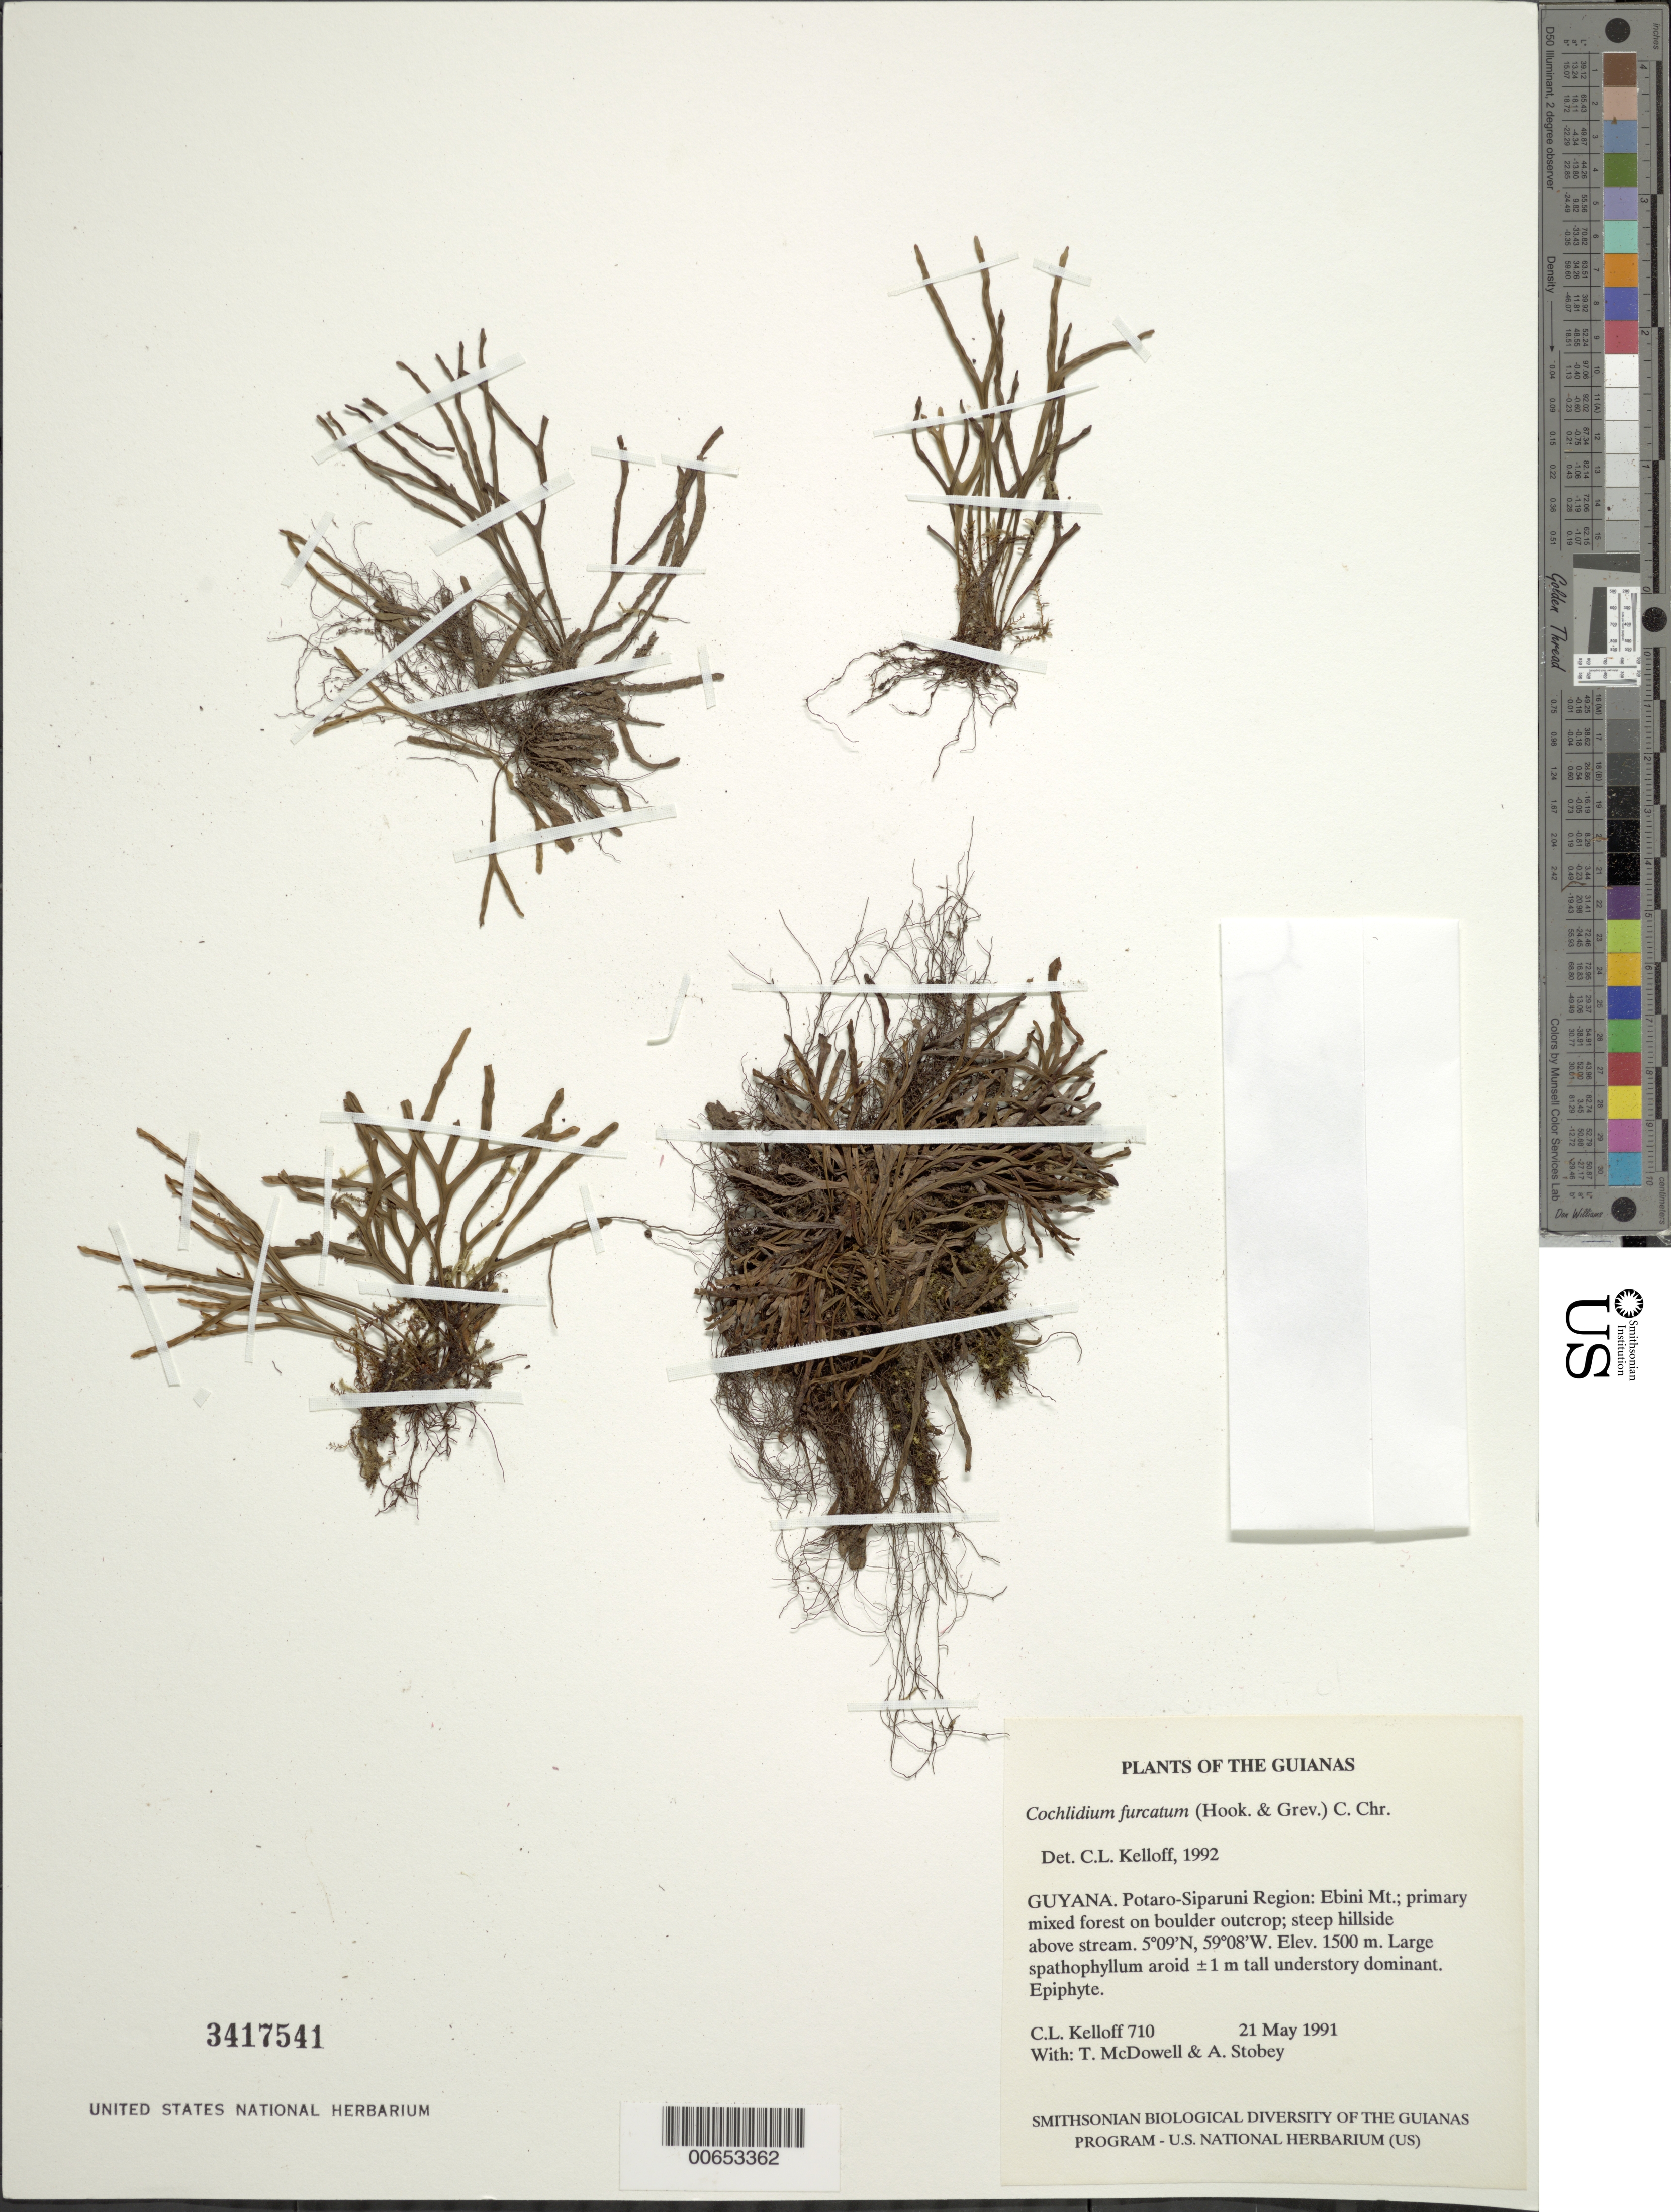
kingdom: Plantae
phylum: Tracheophyta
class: Polypodiopsida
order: Polypodiales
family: Polypodiaceae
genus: Cochlidium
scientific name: Cochlidium furcatum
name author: (Hook. & Grev.) C. Chr.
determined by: Kelloff, Carol L., (US), Smithsonian Institution - National Museum of Natural History (UNITED STATES)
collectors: C. L. Kelloff, T. McDowell & A. Stobey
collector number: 710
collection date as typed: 21 May 1991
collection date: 1991-05-21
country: Guyana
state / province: Potaro-Siparuni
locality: Ebini Mt.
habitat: Primary mixed forest on boulder outcrop, steep hillside above stream; lg. aroid ±lm tall dominates understory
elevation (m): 485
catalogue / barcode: US 3417541